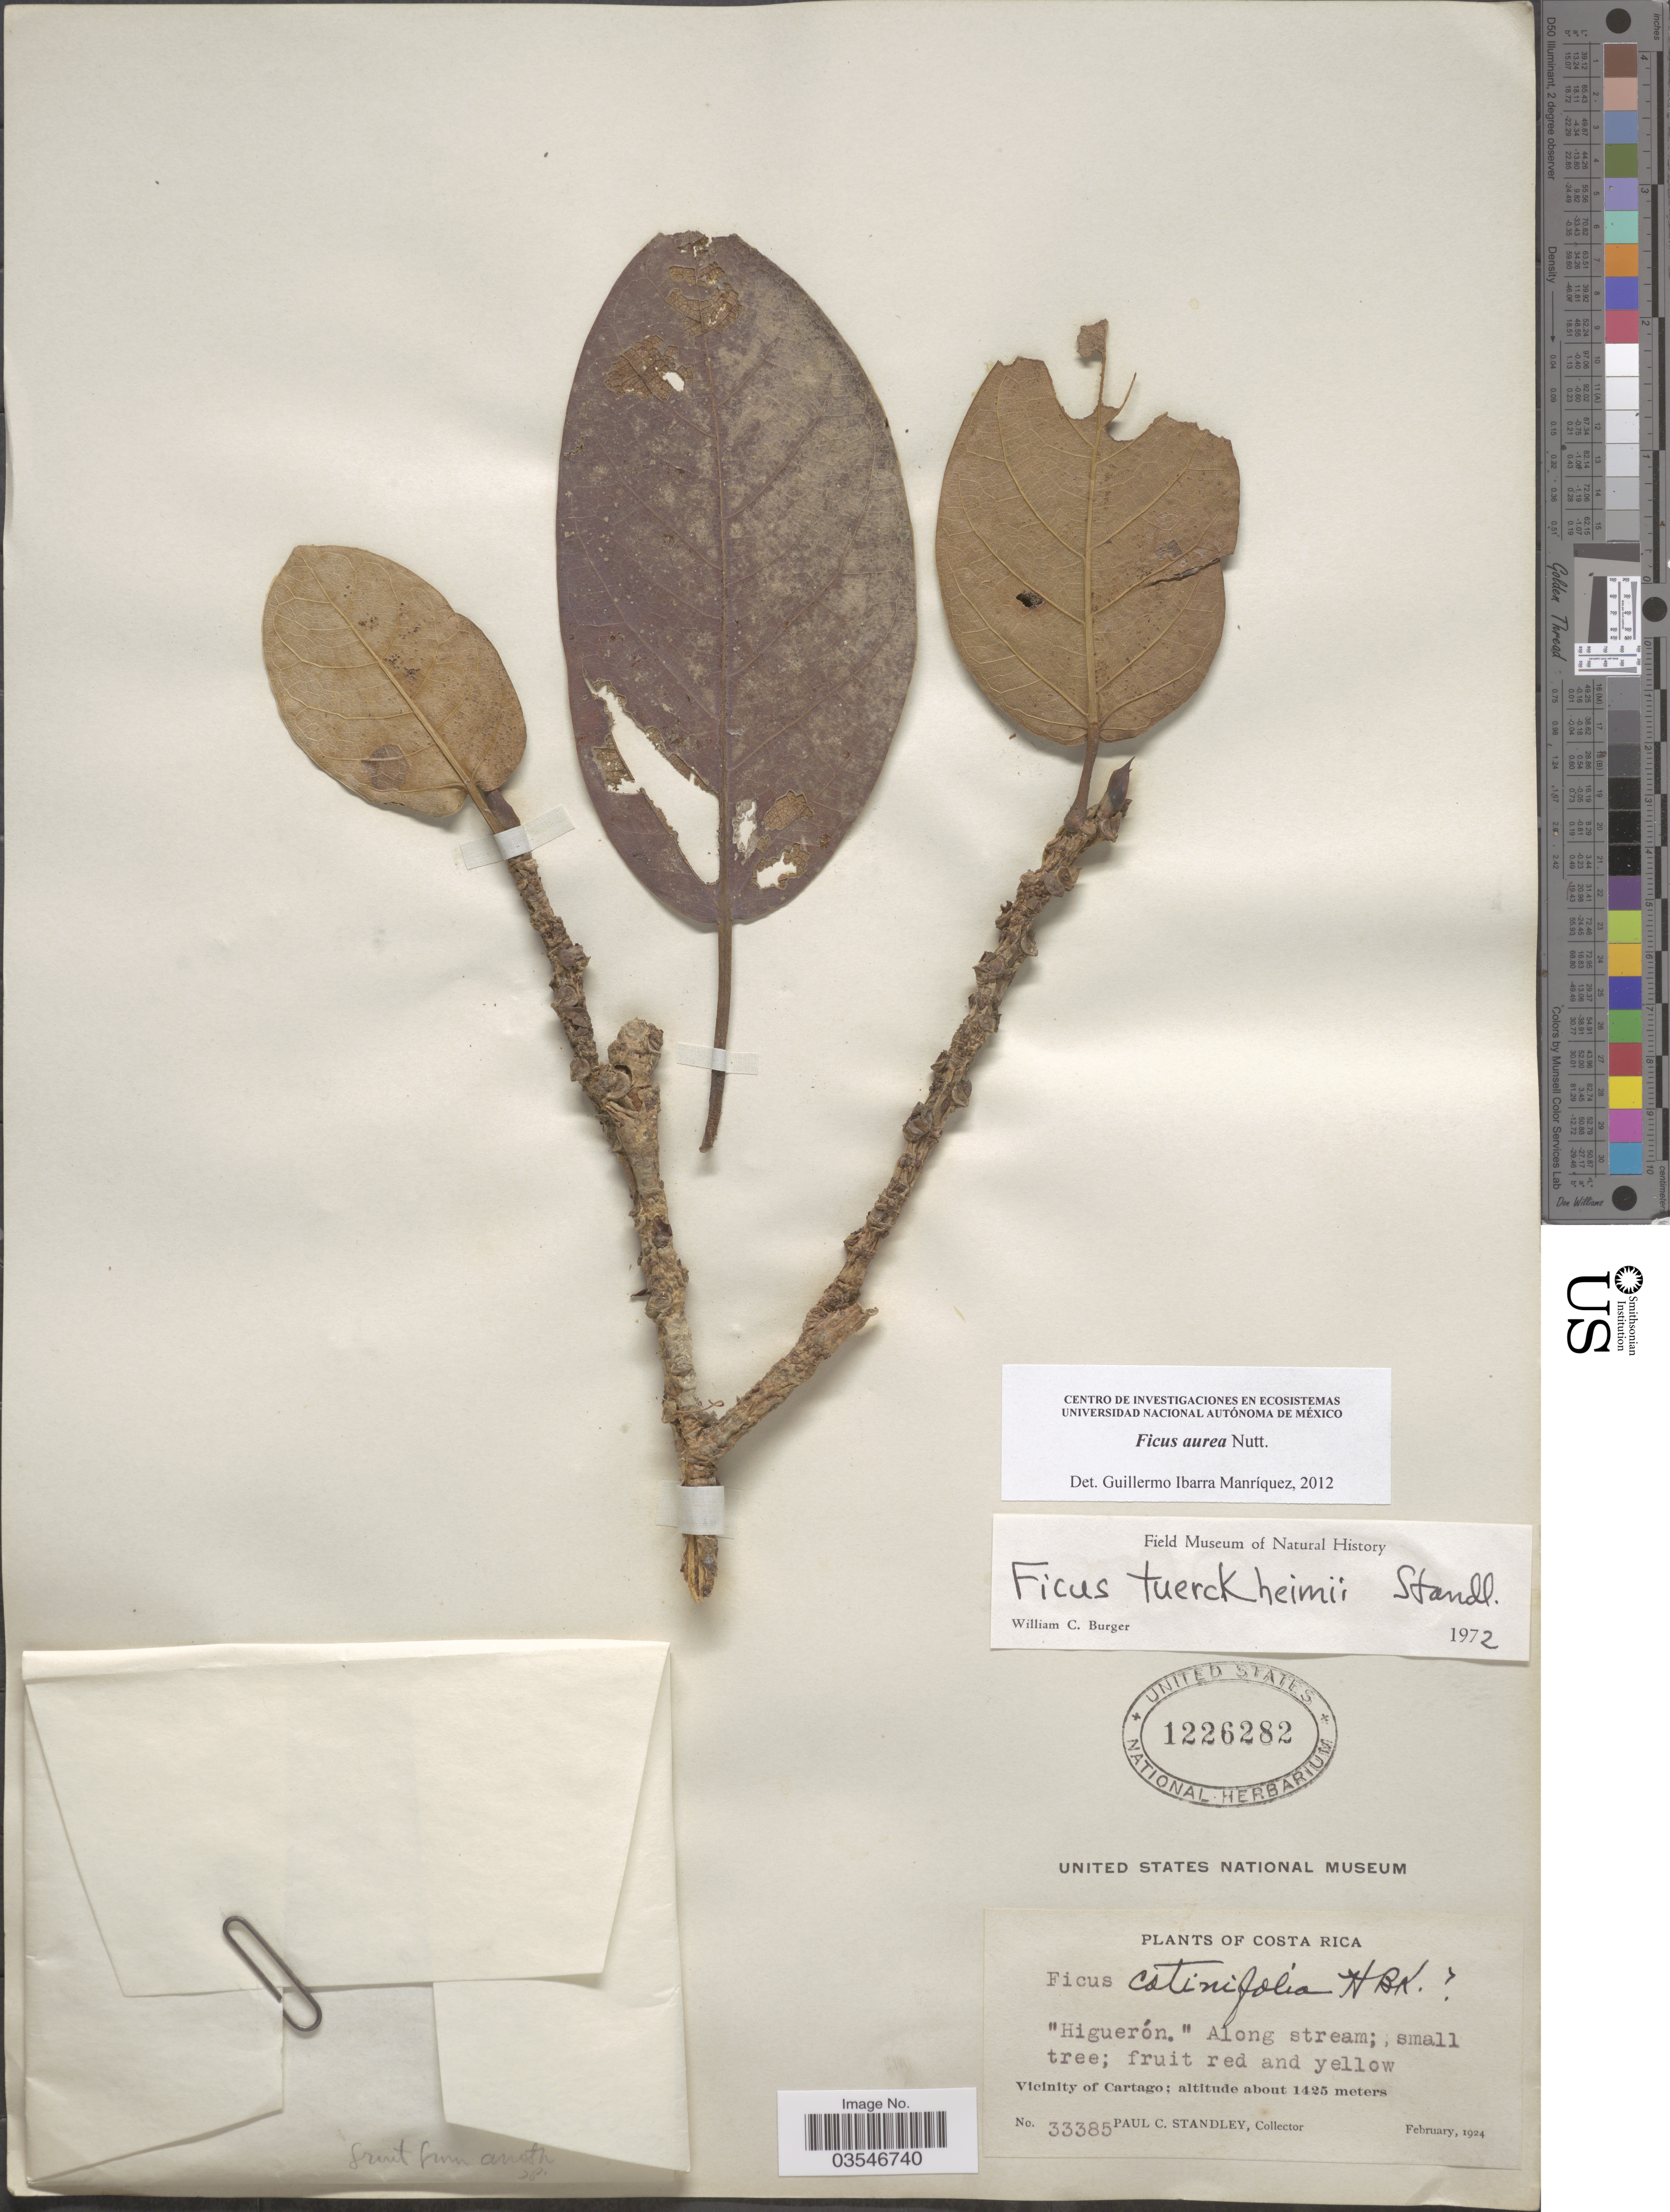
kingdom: Plantae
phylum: Tracheophyta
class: Magnoliopsida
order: Rosales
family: Moraceae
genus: Ficus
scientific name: Ficus aurea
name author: Nutt.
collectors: P. C. Standley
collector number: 33385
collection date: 1924-02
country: Costa Rica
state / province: Cartago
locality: Vicinity of Cartago.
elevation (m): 1425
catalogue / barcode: US 1226282